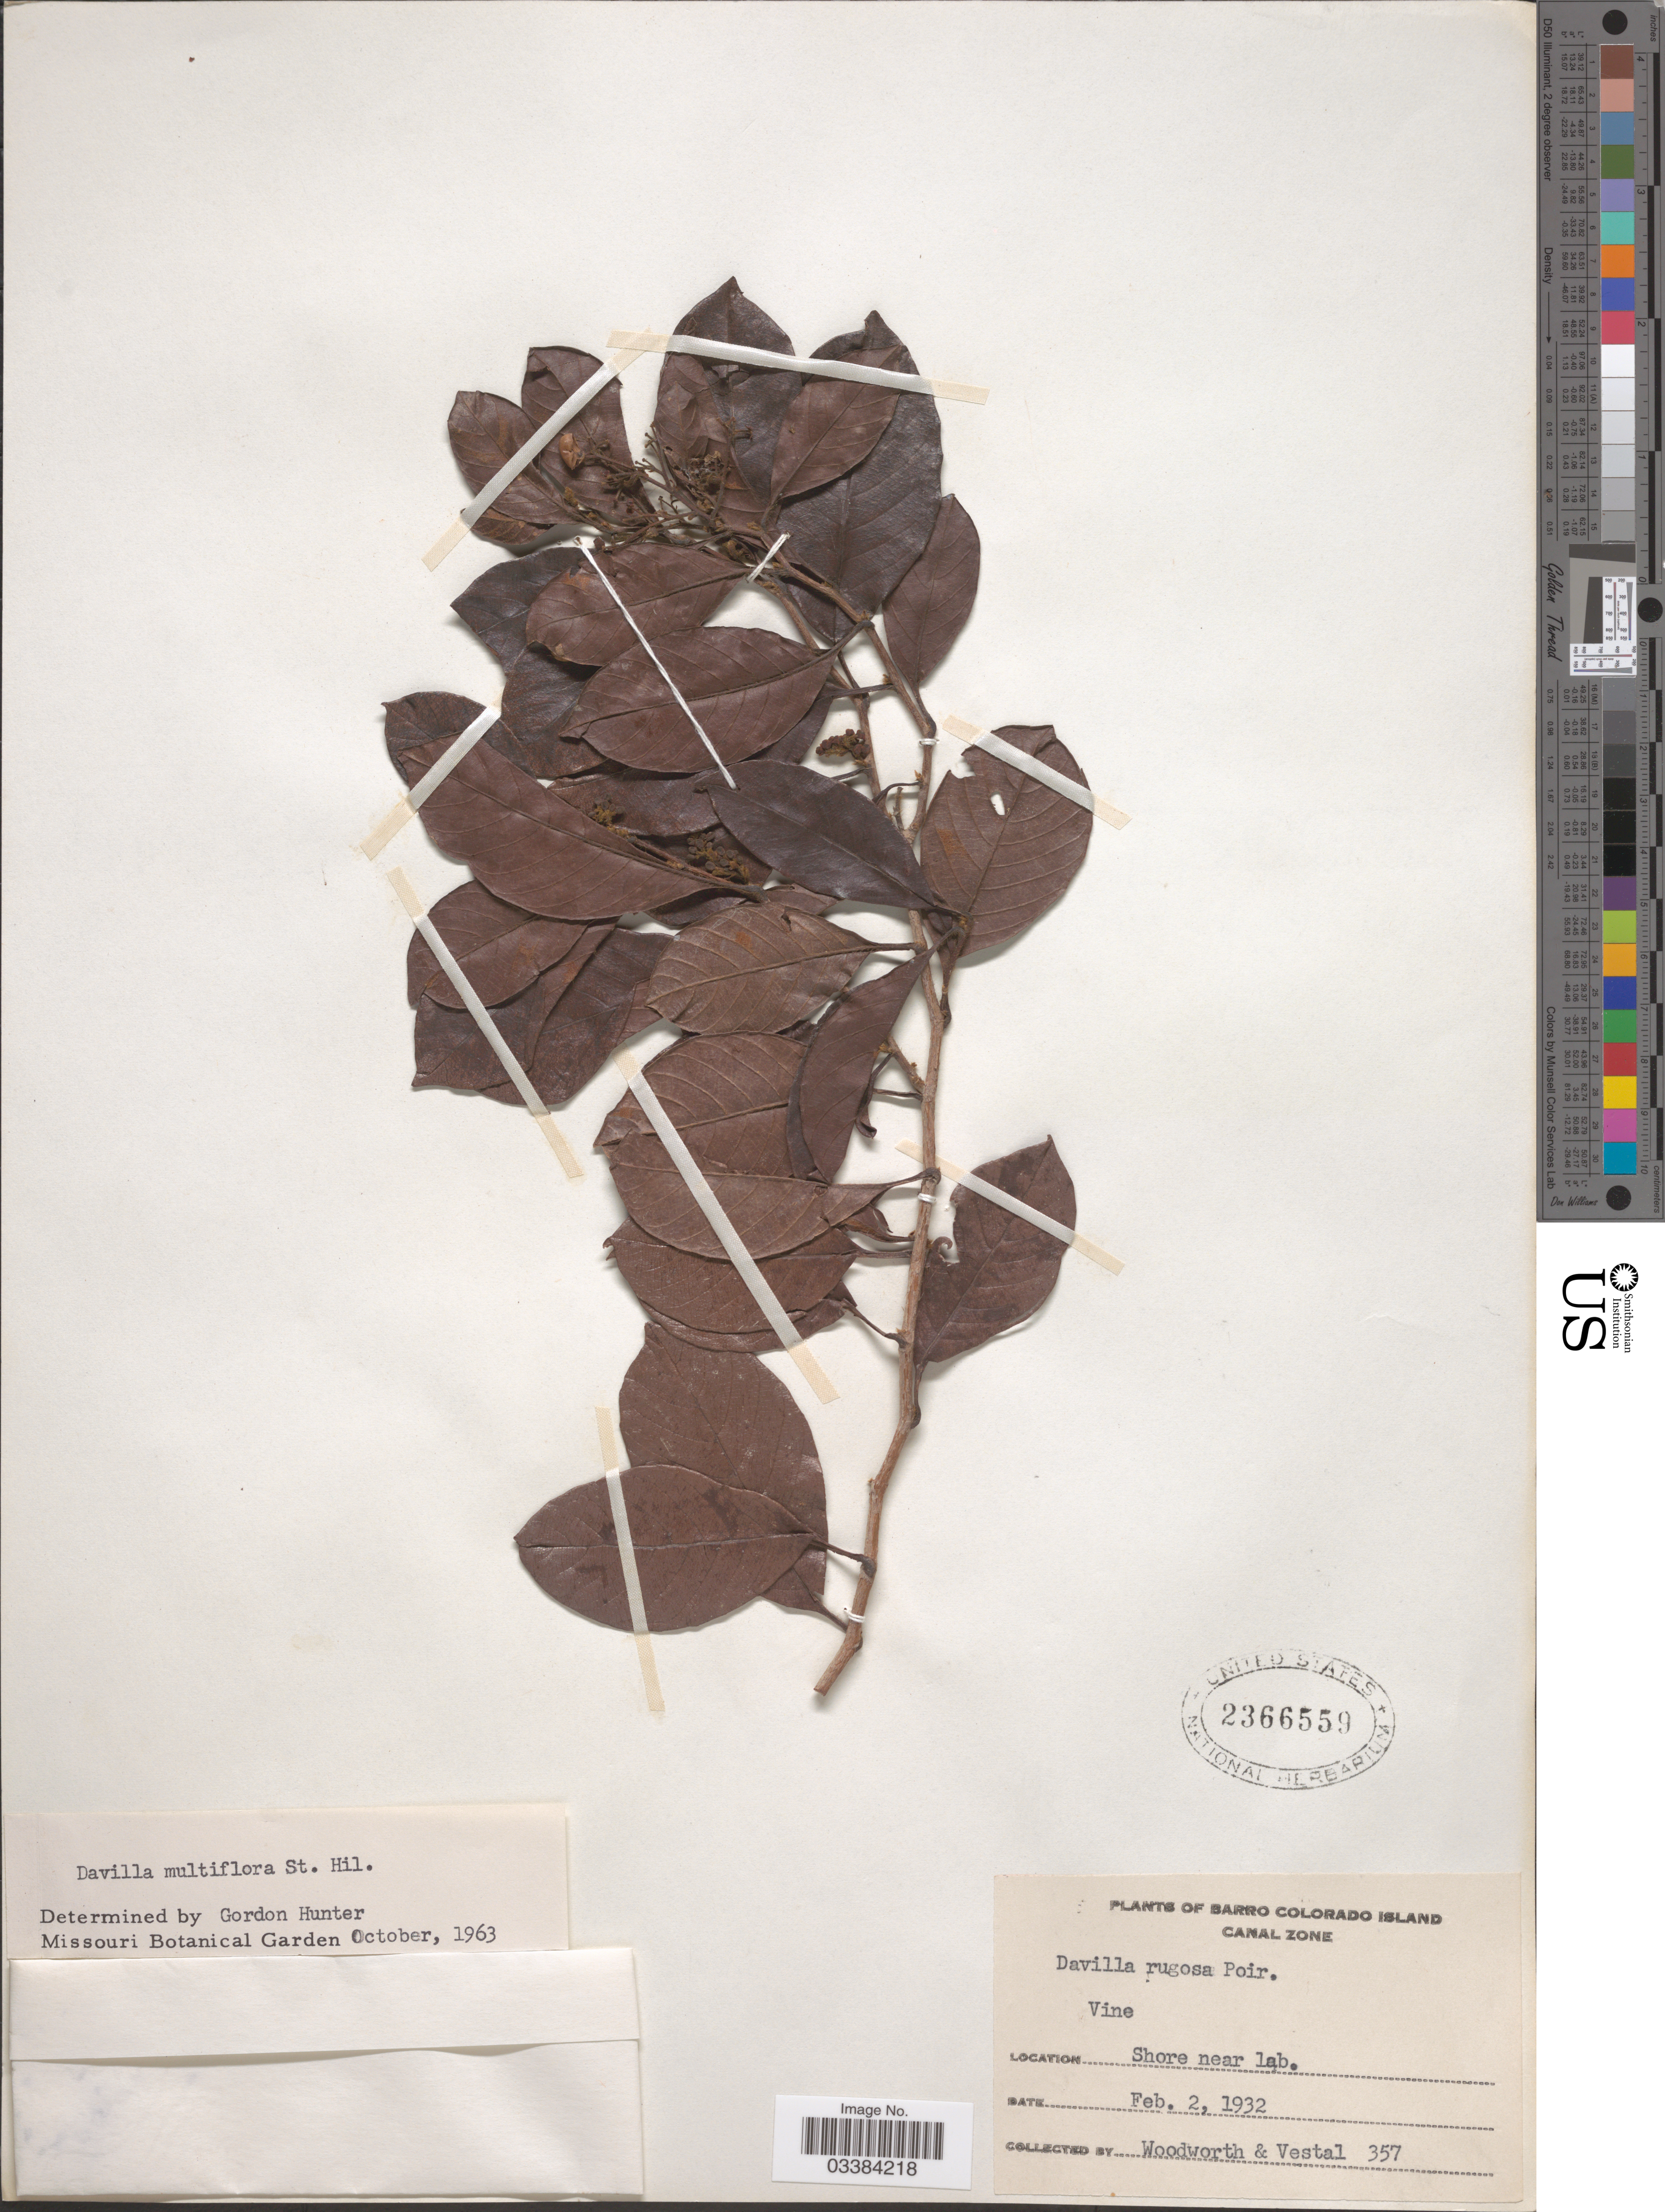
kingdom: Plantae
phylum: Tracheophyta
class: Magnoliopsida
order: Dilleniales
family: Dilleniaceae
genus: Davilla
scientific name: Davilla rugosa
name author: Poir.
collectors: -. Woodworth & -. Vestal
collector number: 357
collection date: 1932-02-02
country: Panama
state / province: Panamá Oeste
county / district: Canal Zone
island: Barro Colorado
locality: Barro Colorado Island. Canal Zone. Shore near lab.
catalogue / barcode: US 2366559